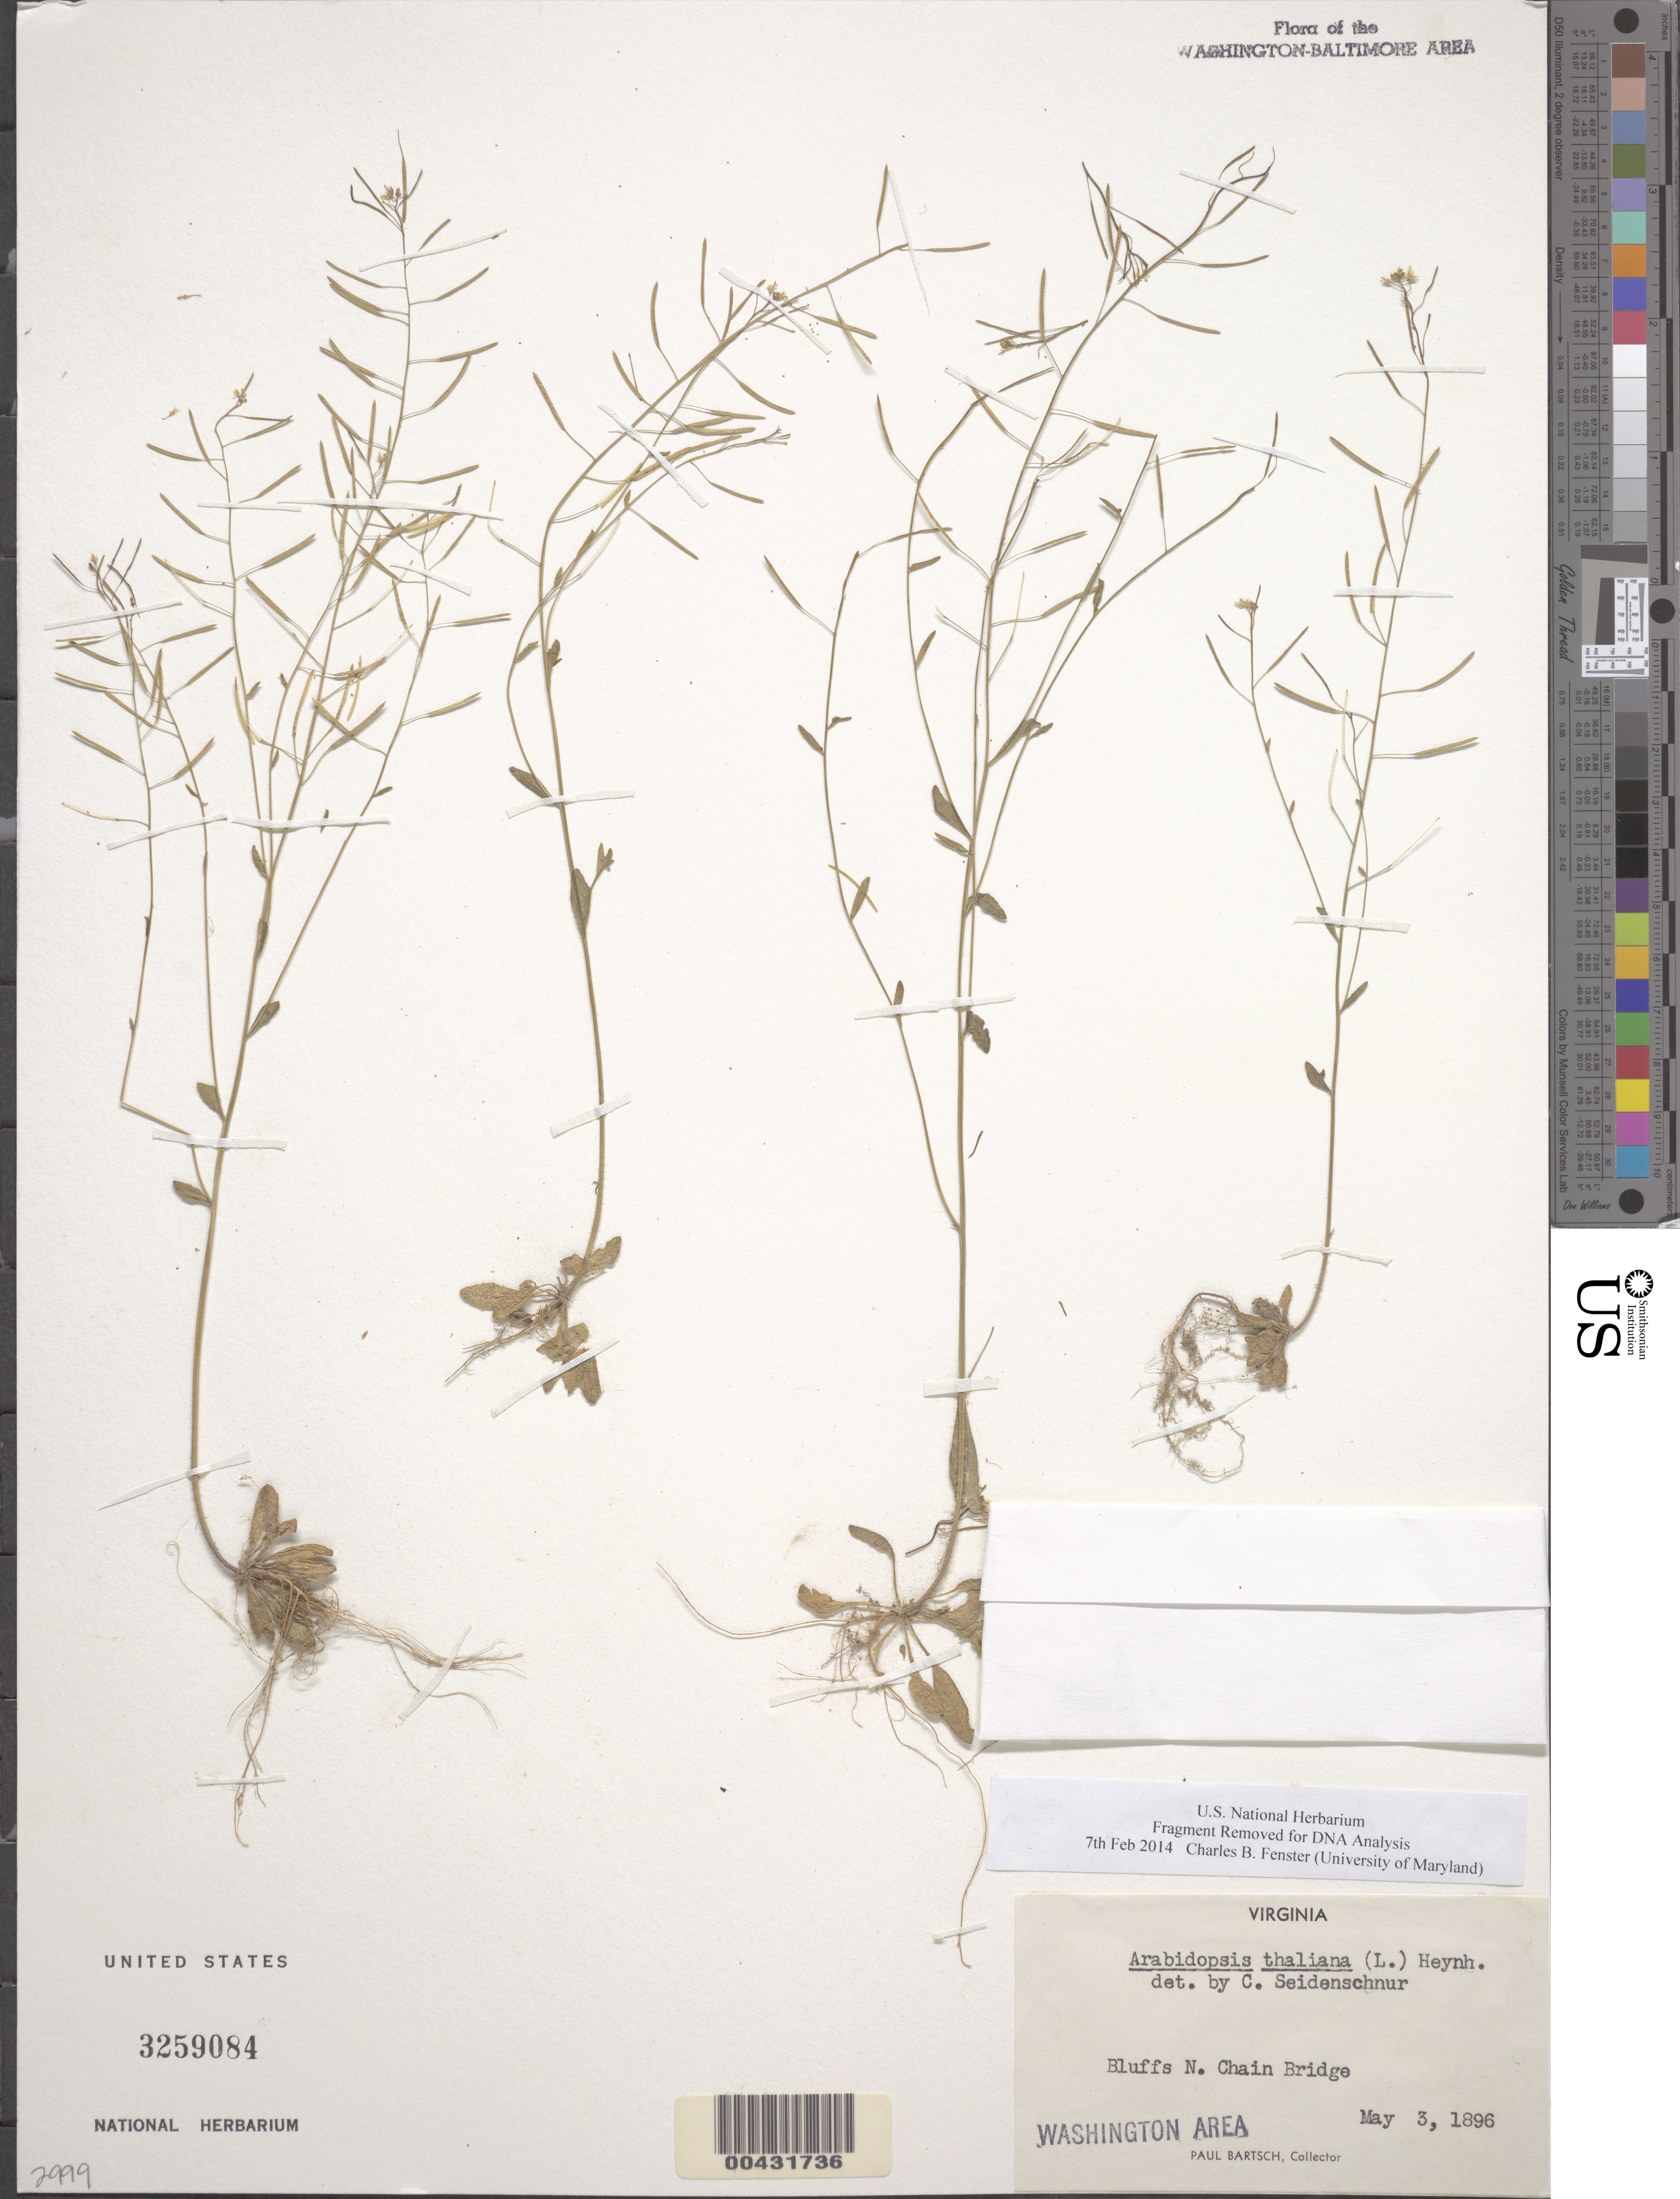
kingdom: Plantae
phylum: Tracheophyta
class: Magnoliopsida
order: Brassicales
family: Brassicaceae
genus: Arabidopsis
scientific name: Arabidopsis thaliana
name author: (L.) Heynh.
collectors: P. Bartsch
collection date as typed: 03 May 1896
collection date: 1896-05-03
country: United States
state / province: Virginia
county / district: Arlington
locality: N of Chain Bridge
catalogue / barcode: US 3259084